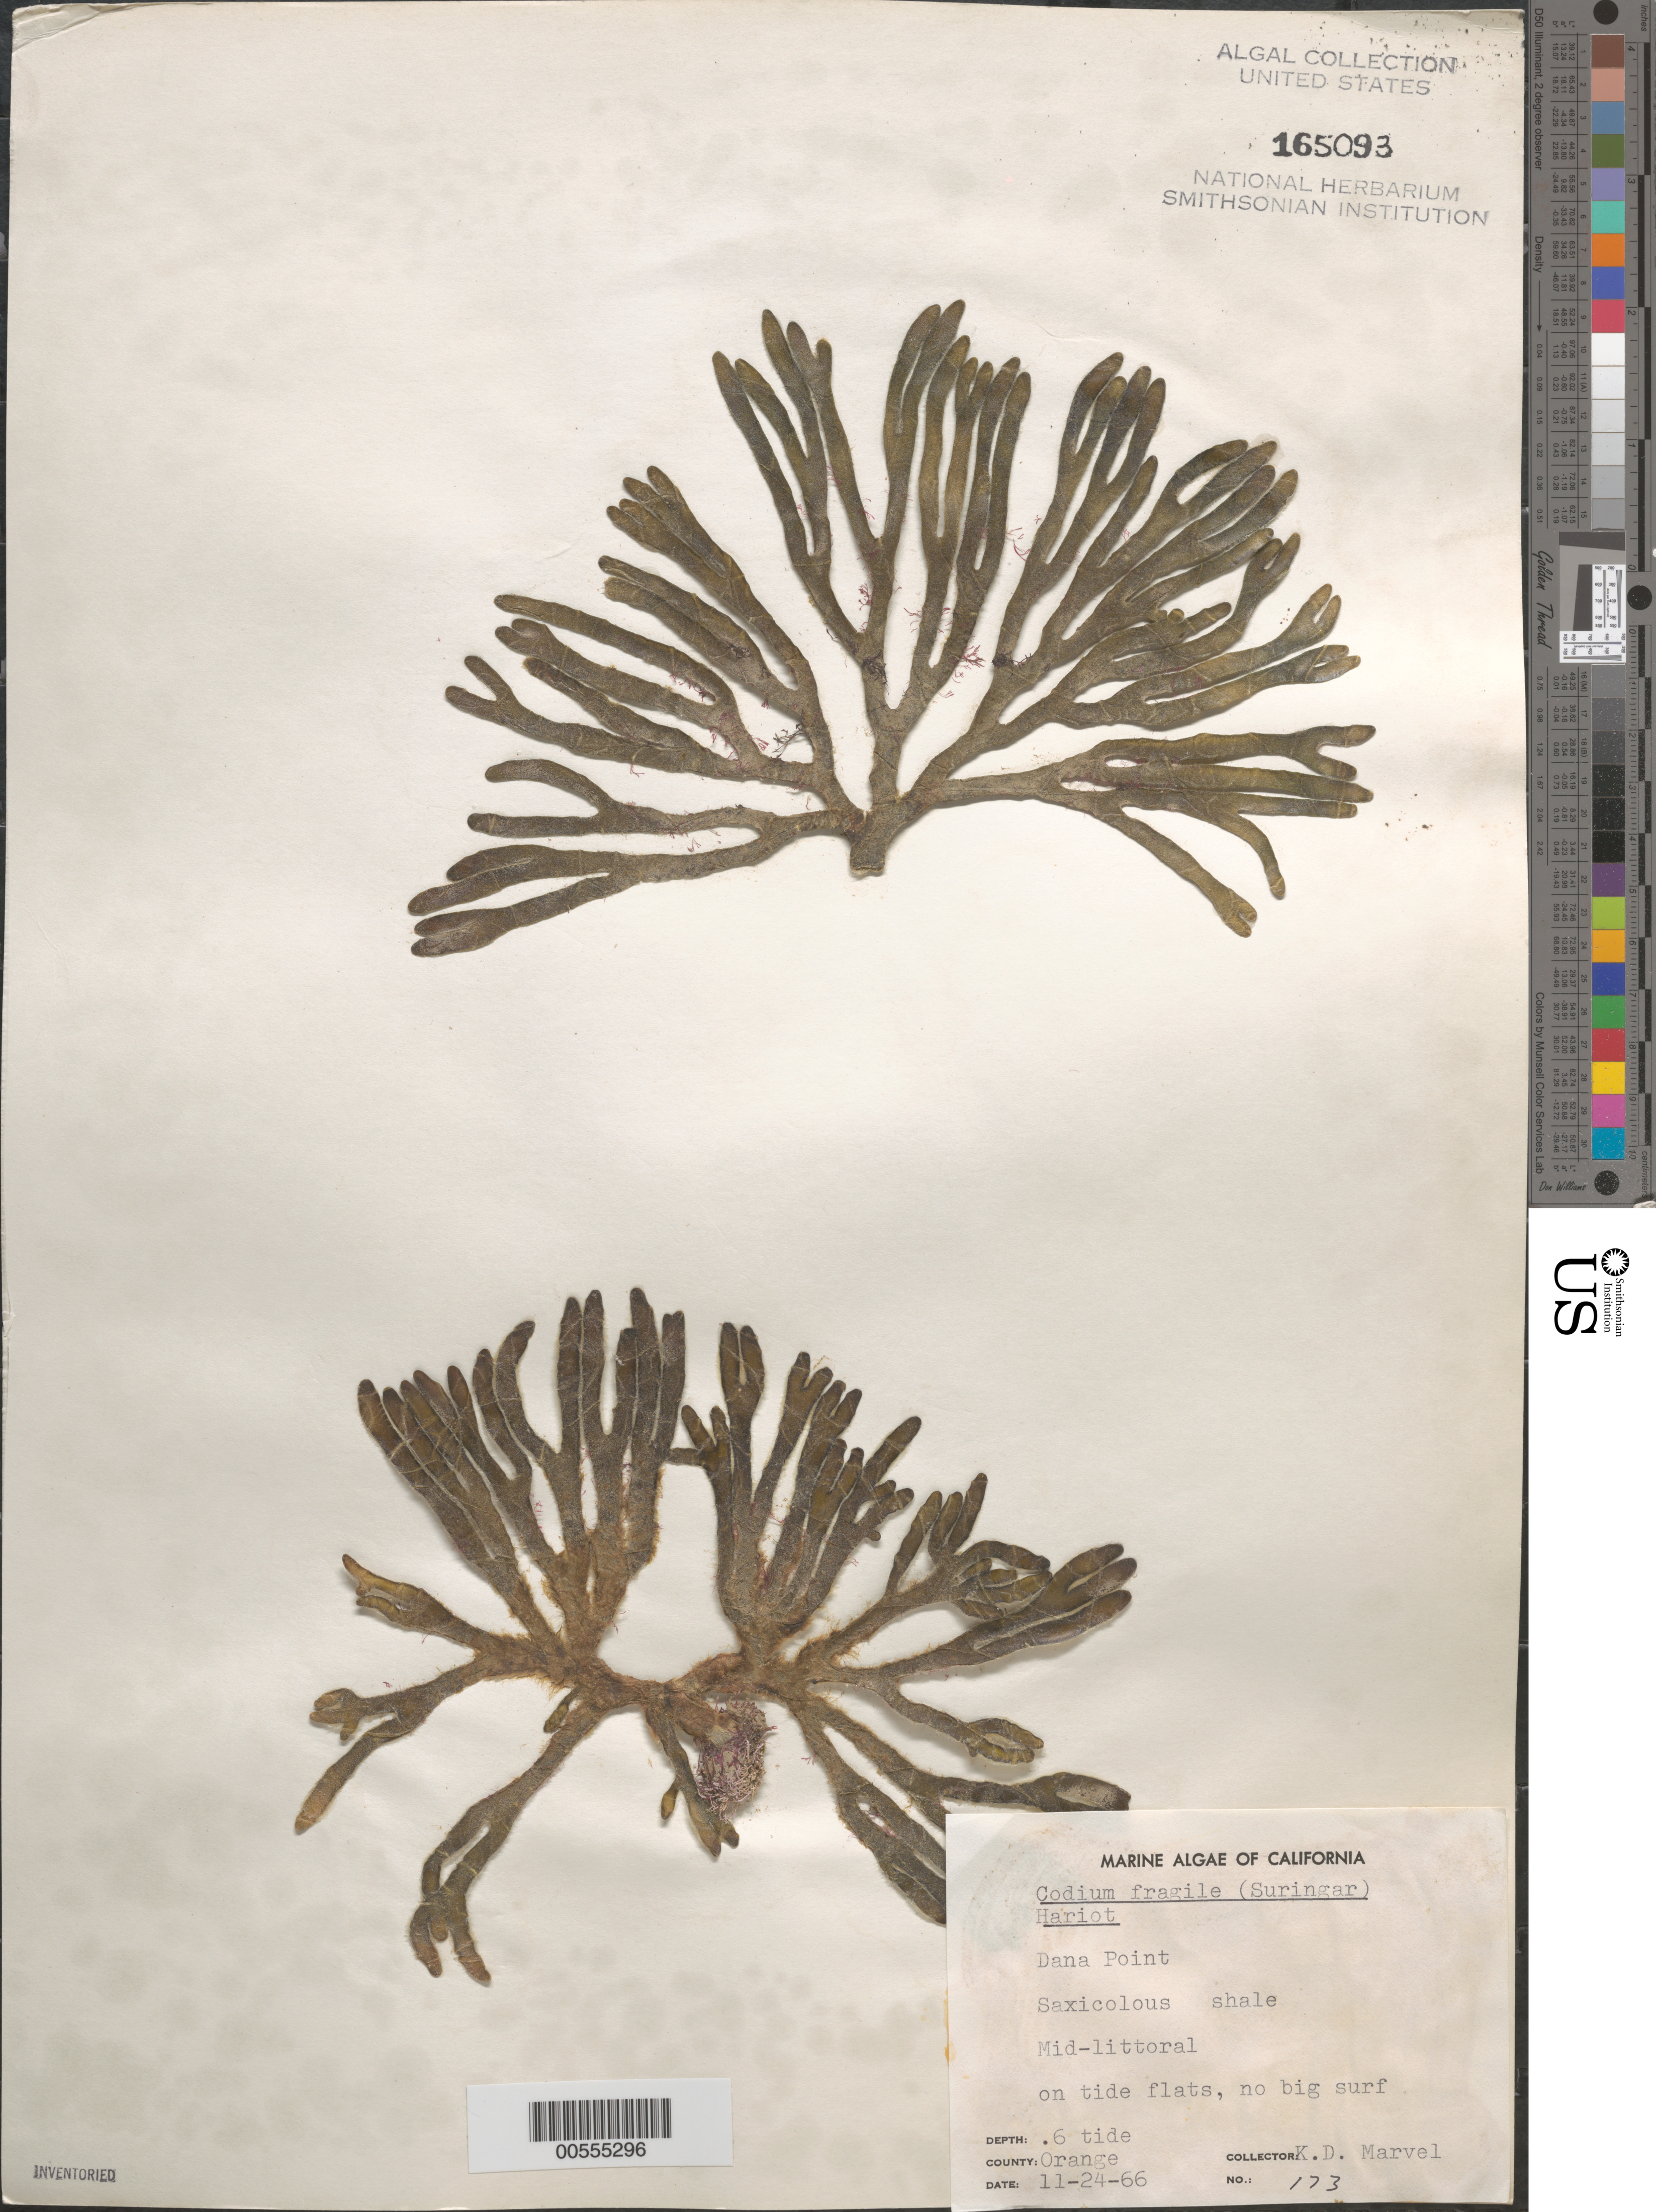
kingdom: Plantae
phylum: Chlorophyta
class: Ulvophyceae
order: Bryopsidales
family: Codiaceae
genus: Codium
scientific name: Codium fragile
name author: (Suringar) P. Hariot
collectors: K. Marvel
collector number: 173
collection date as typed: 24 Nov 1966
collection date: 1966-11-24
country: United States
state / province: California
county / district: Orange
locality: Dana Point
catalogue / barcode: US 165093